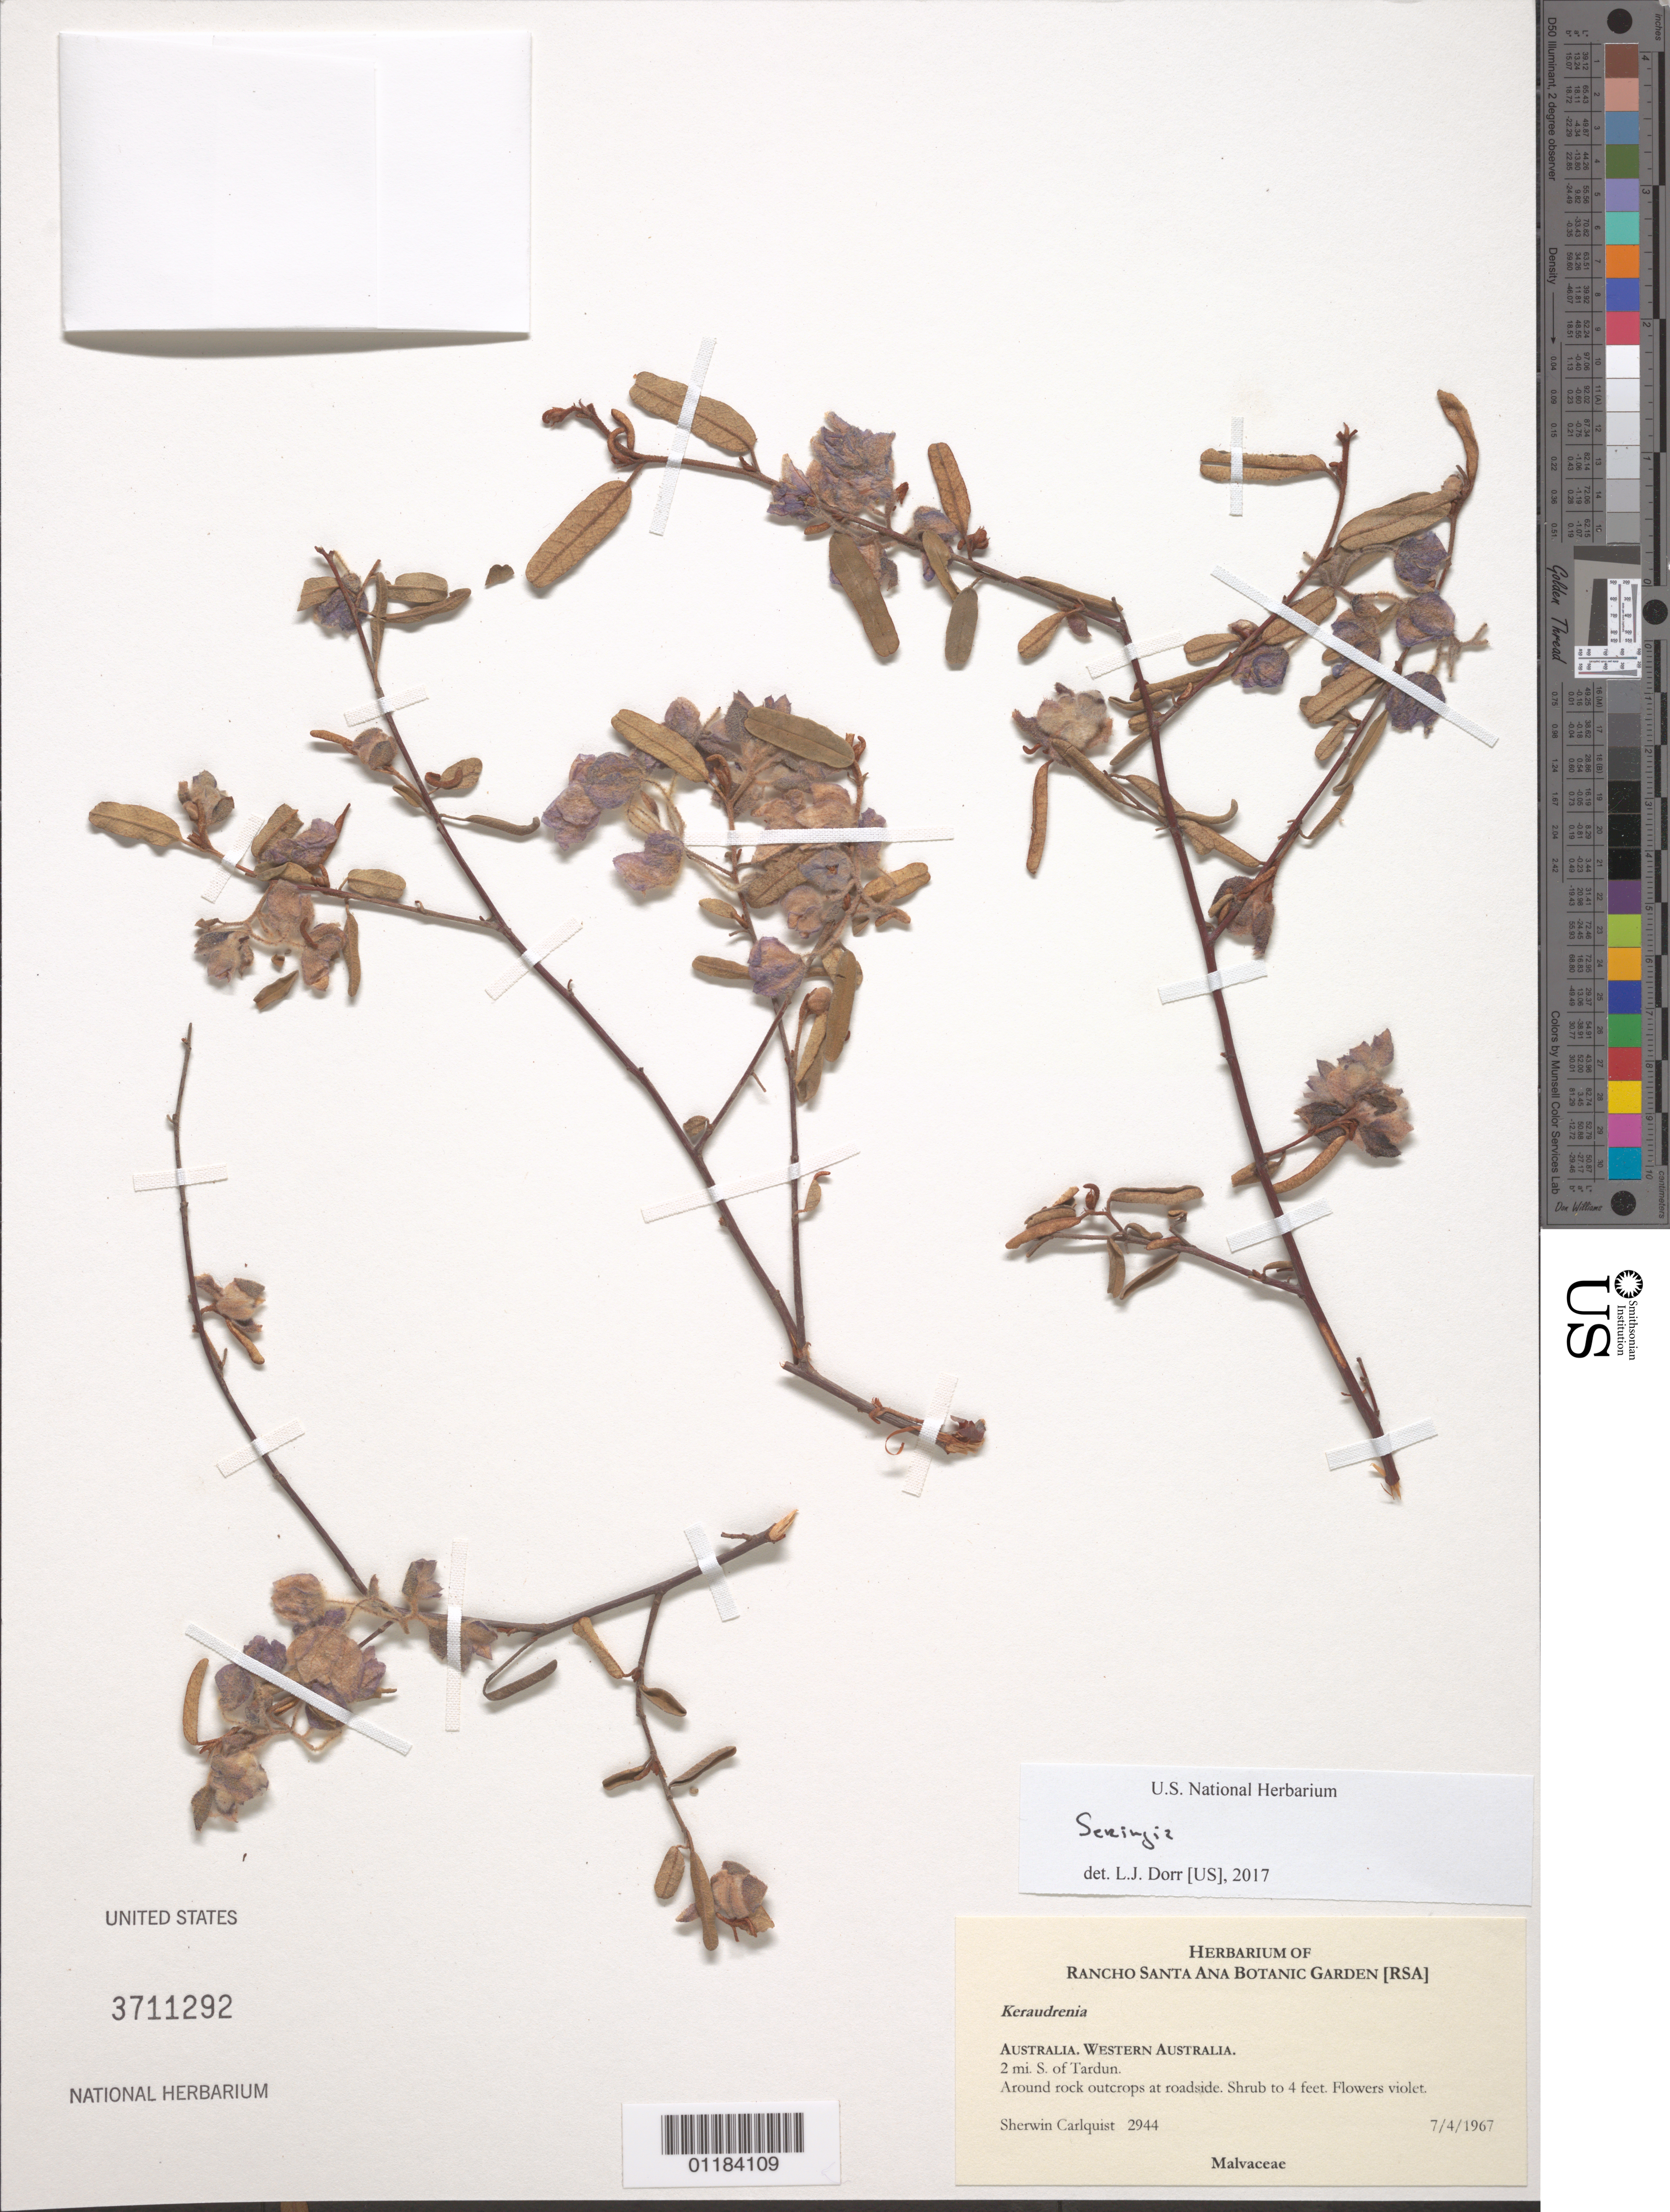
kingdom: Plantae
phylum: Tracheophyta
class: Magnoliopsida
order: Malvales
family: Malvaceae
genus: Seringia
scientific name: Seringia sp.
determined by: Dorr, L. J., (BOT), Smithsonian Institution - National Museum of Natural History (UNITED STATES)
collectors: S. Carlquist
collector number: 2944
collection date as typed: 7/4/1967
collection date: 1967-04-07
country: Australia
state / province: Western Australia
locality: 2 mi. S of Tardun. around rock outcrops at roadside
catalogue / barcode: US 3711292